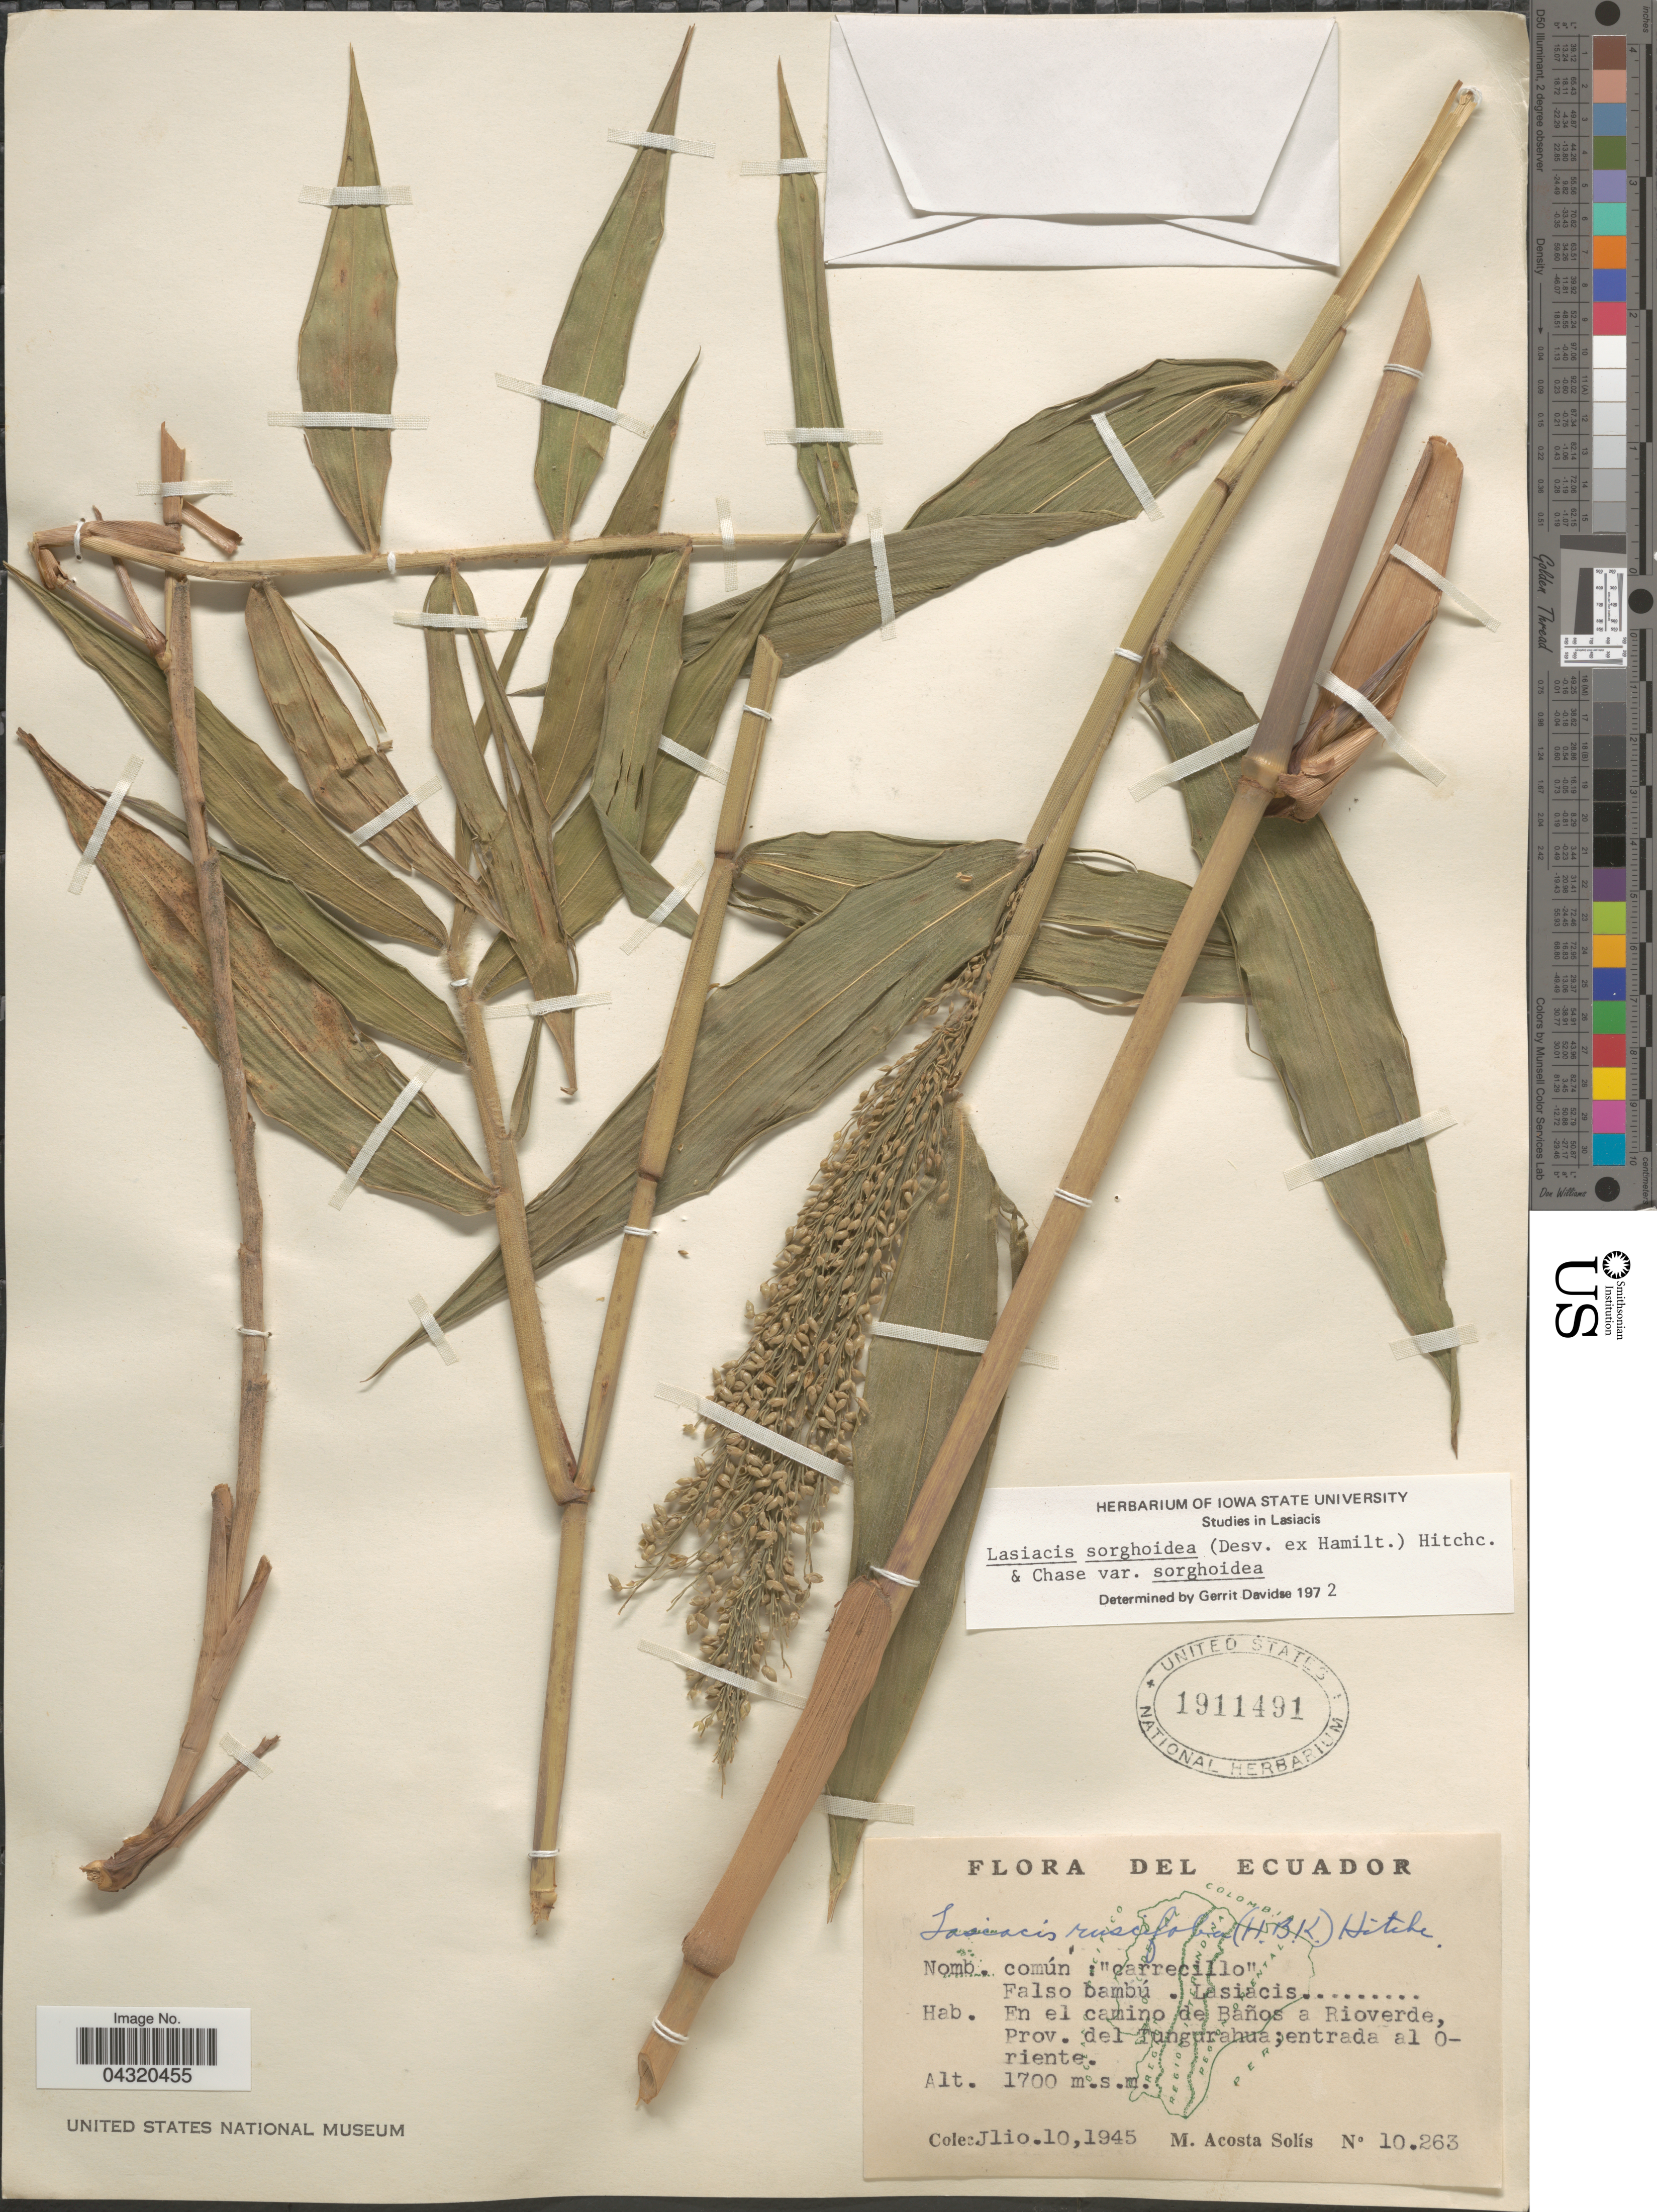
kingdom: Plantae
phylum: Tracheophyta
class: Liliopsida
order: Poales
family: Poaceae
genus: Lasiacis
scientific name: Lasiacis sorghoidea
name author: (Desv. ex Ham.) Hitchc. & Chase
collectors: M. Acosta Solis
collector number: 10263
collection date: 1945-07-10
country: Ecuador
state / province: Tungurahua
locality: En el camino de Baños a Rioverde, Prov. del Tungurahua; entrada al Oriente.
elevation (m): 1700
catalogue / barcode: US 1911491